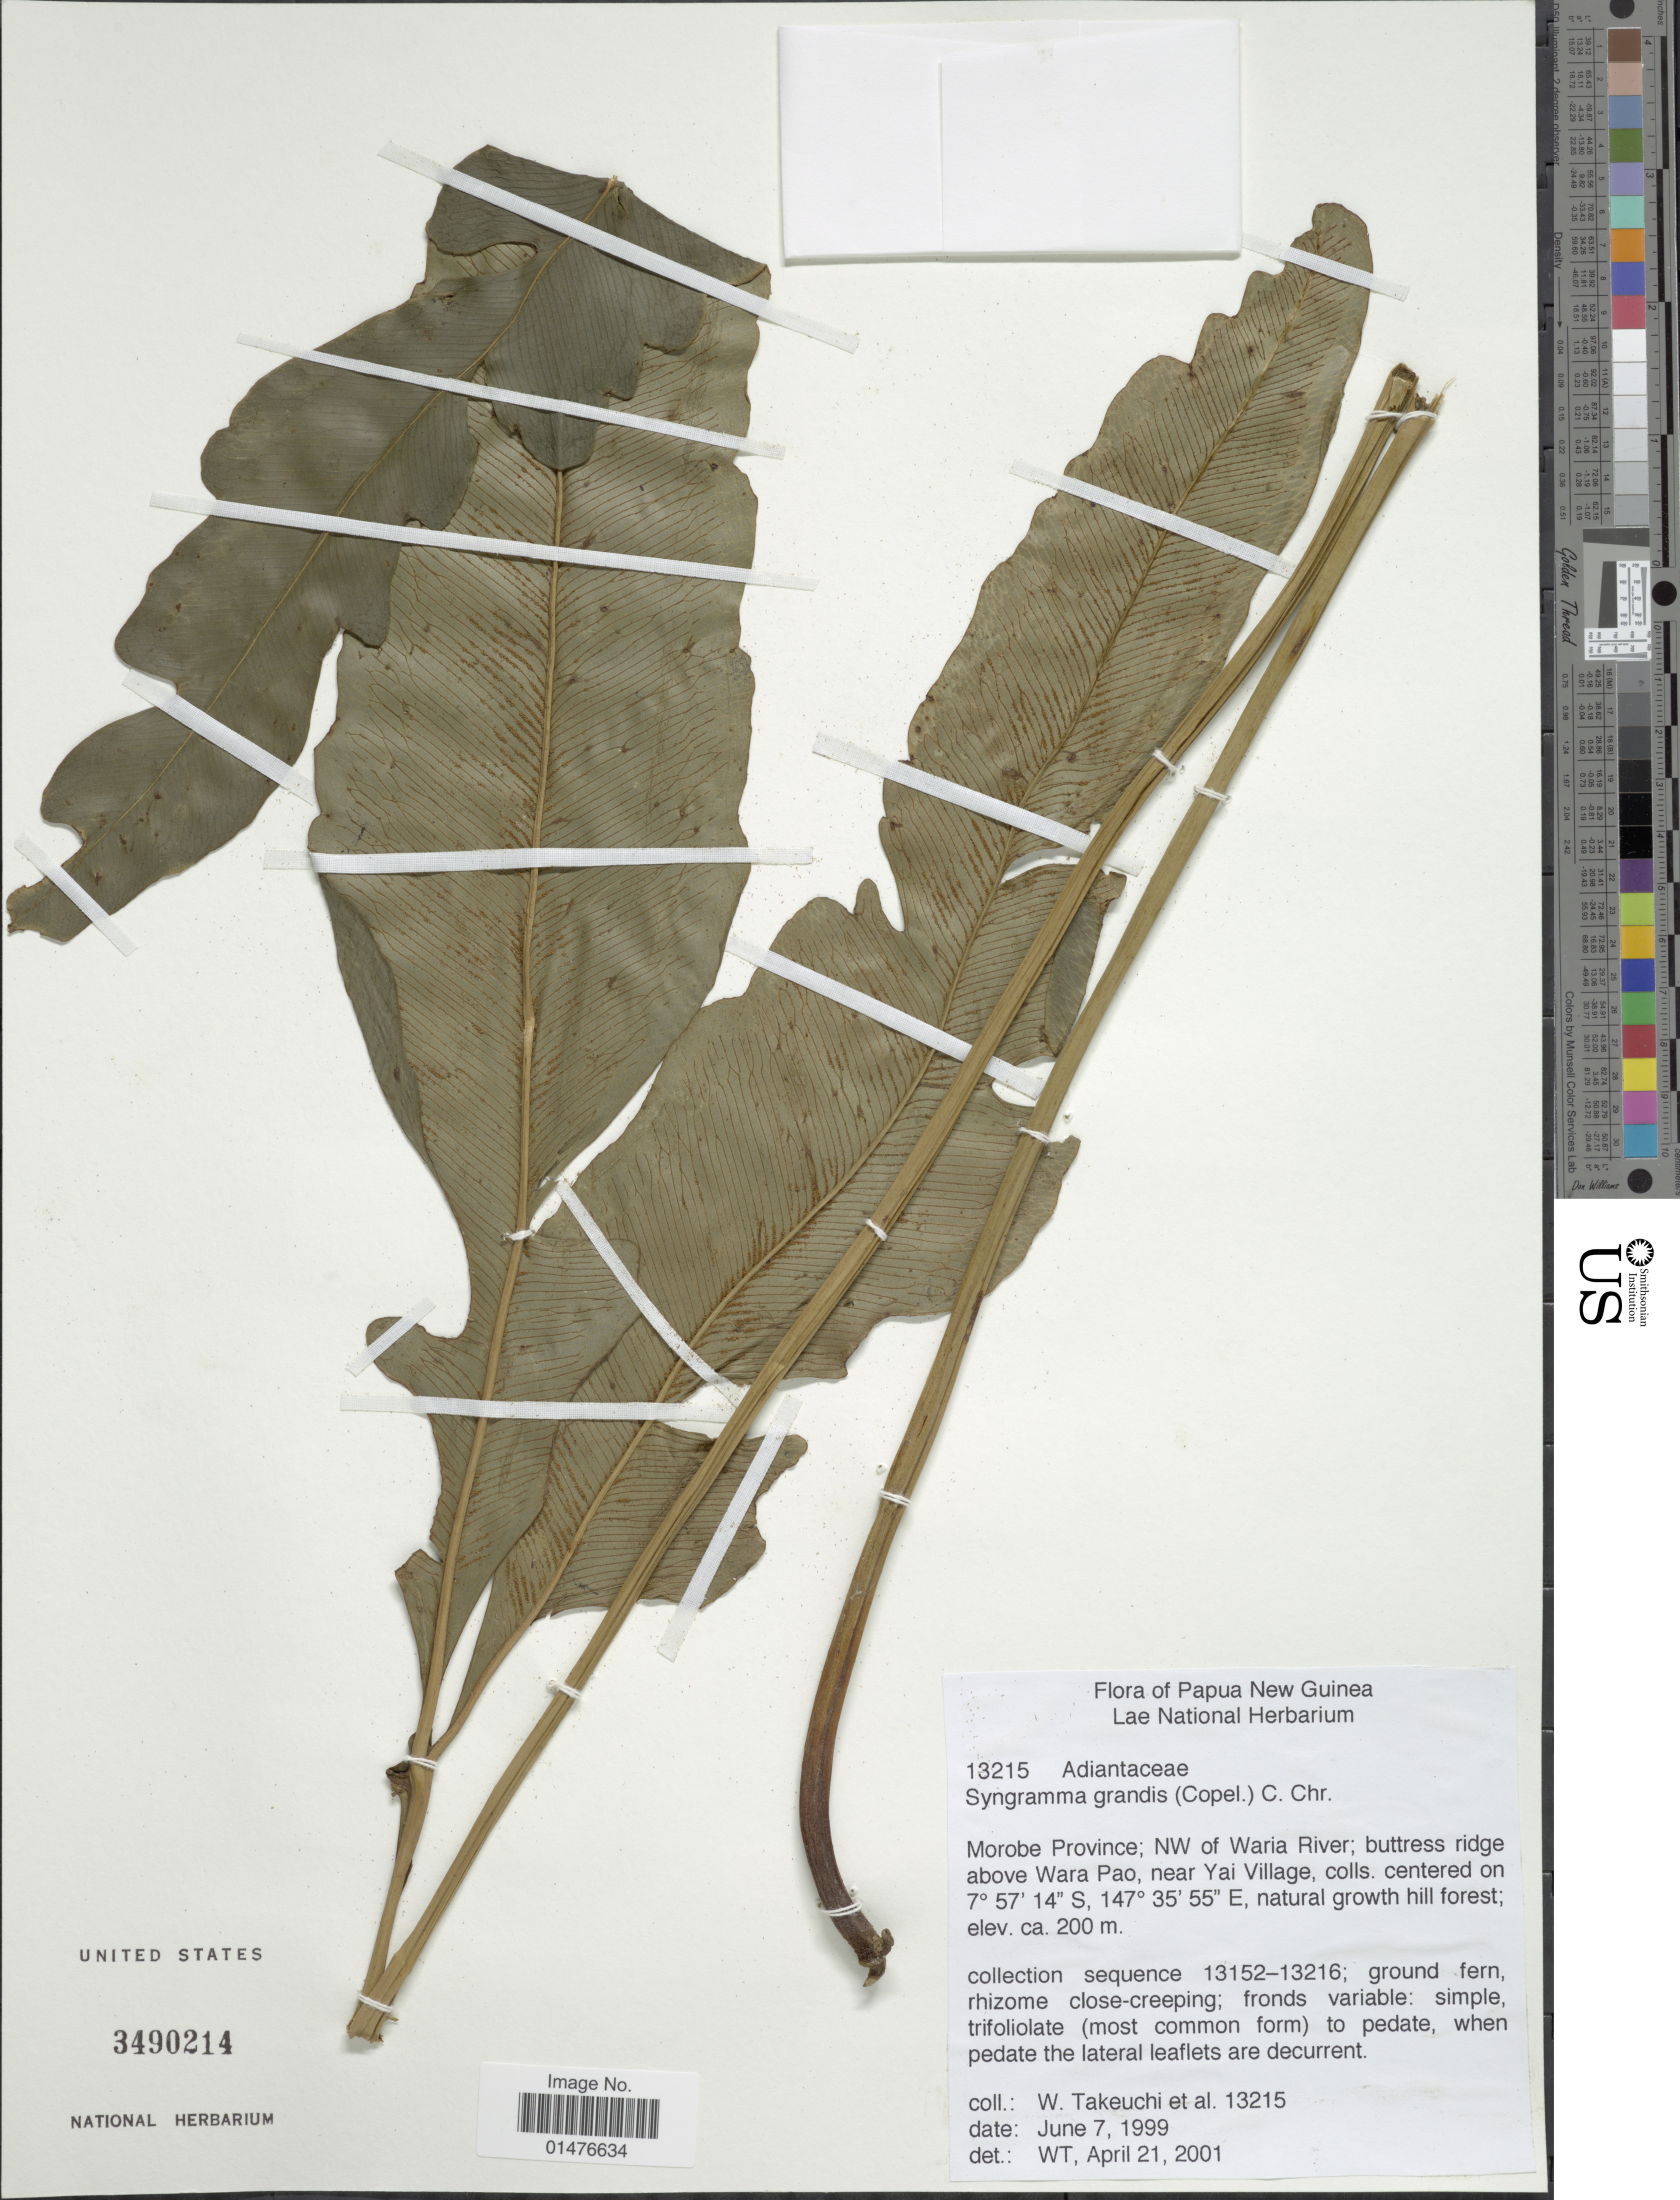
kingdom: Plantae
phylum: Tracheophyta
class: Polypodiopsida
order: Polypodiales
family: Pteridaceae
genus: Syngramma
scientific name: Syngramma grandis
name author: (Copel.) C. Chr.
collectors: W. Takeuchi & et al.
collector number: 13215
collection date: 1999-06-07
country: Papua New Guinea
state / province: Morobe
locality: Papua New Guinea. Morobe Province; NW of Waria River, buttress ridge above Wara Pao, near Yai Village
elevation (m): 200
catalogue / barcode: US 3490214